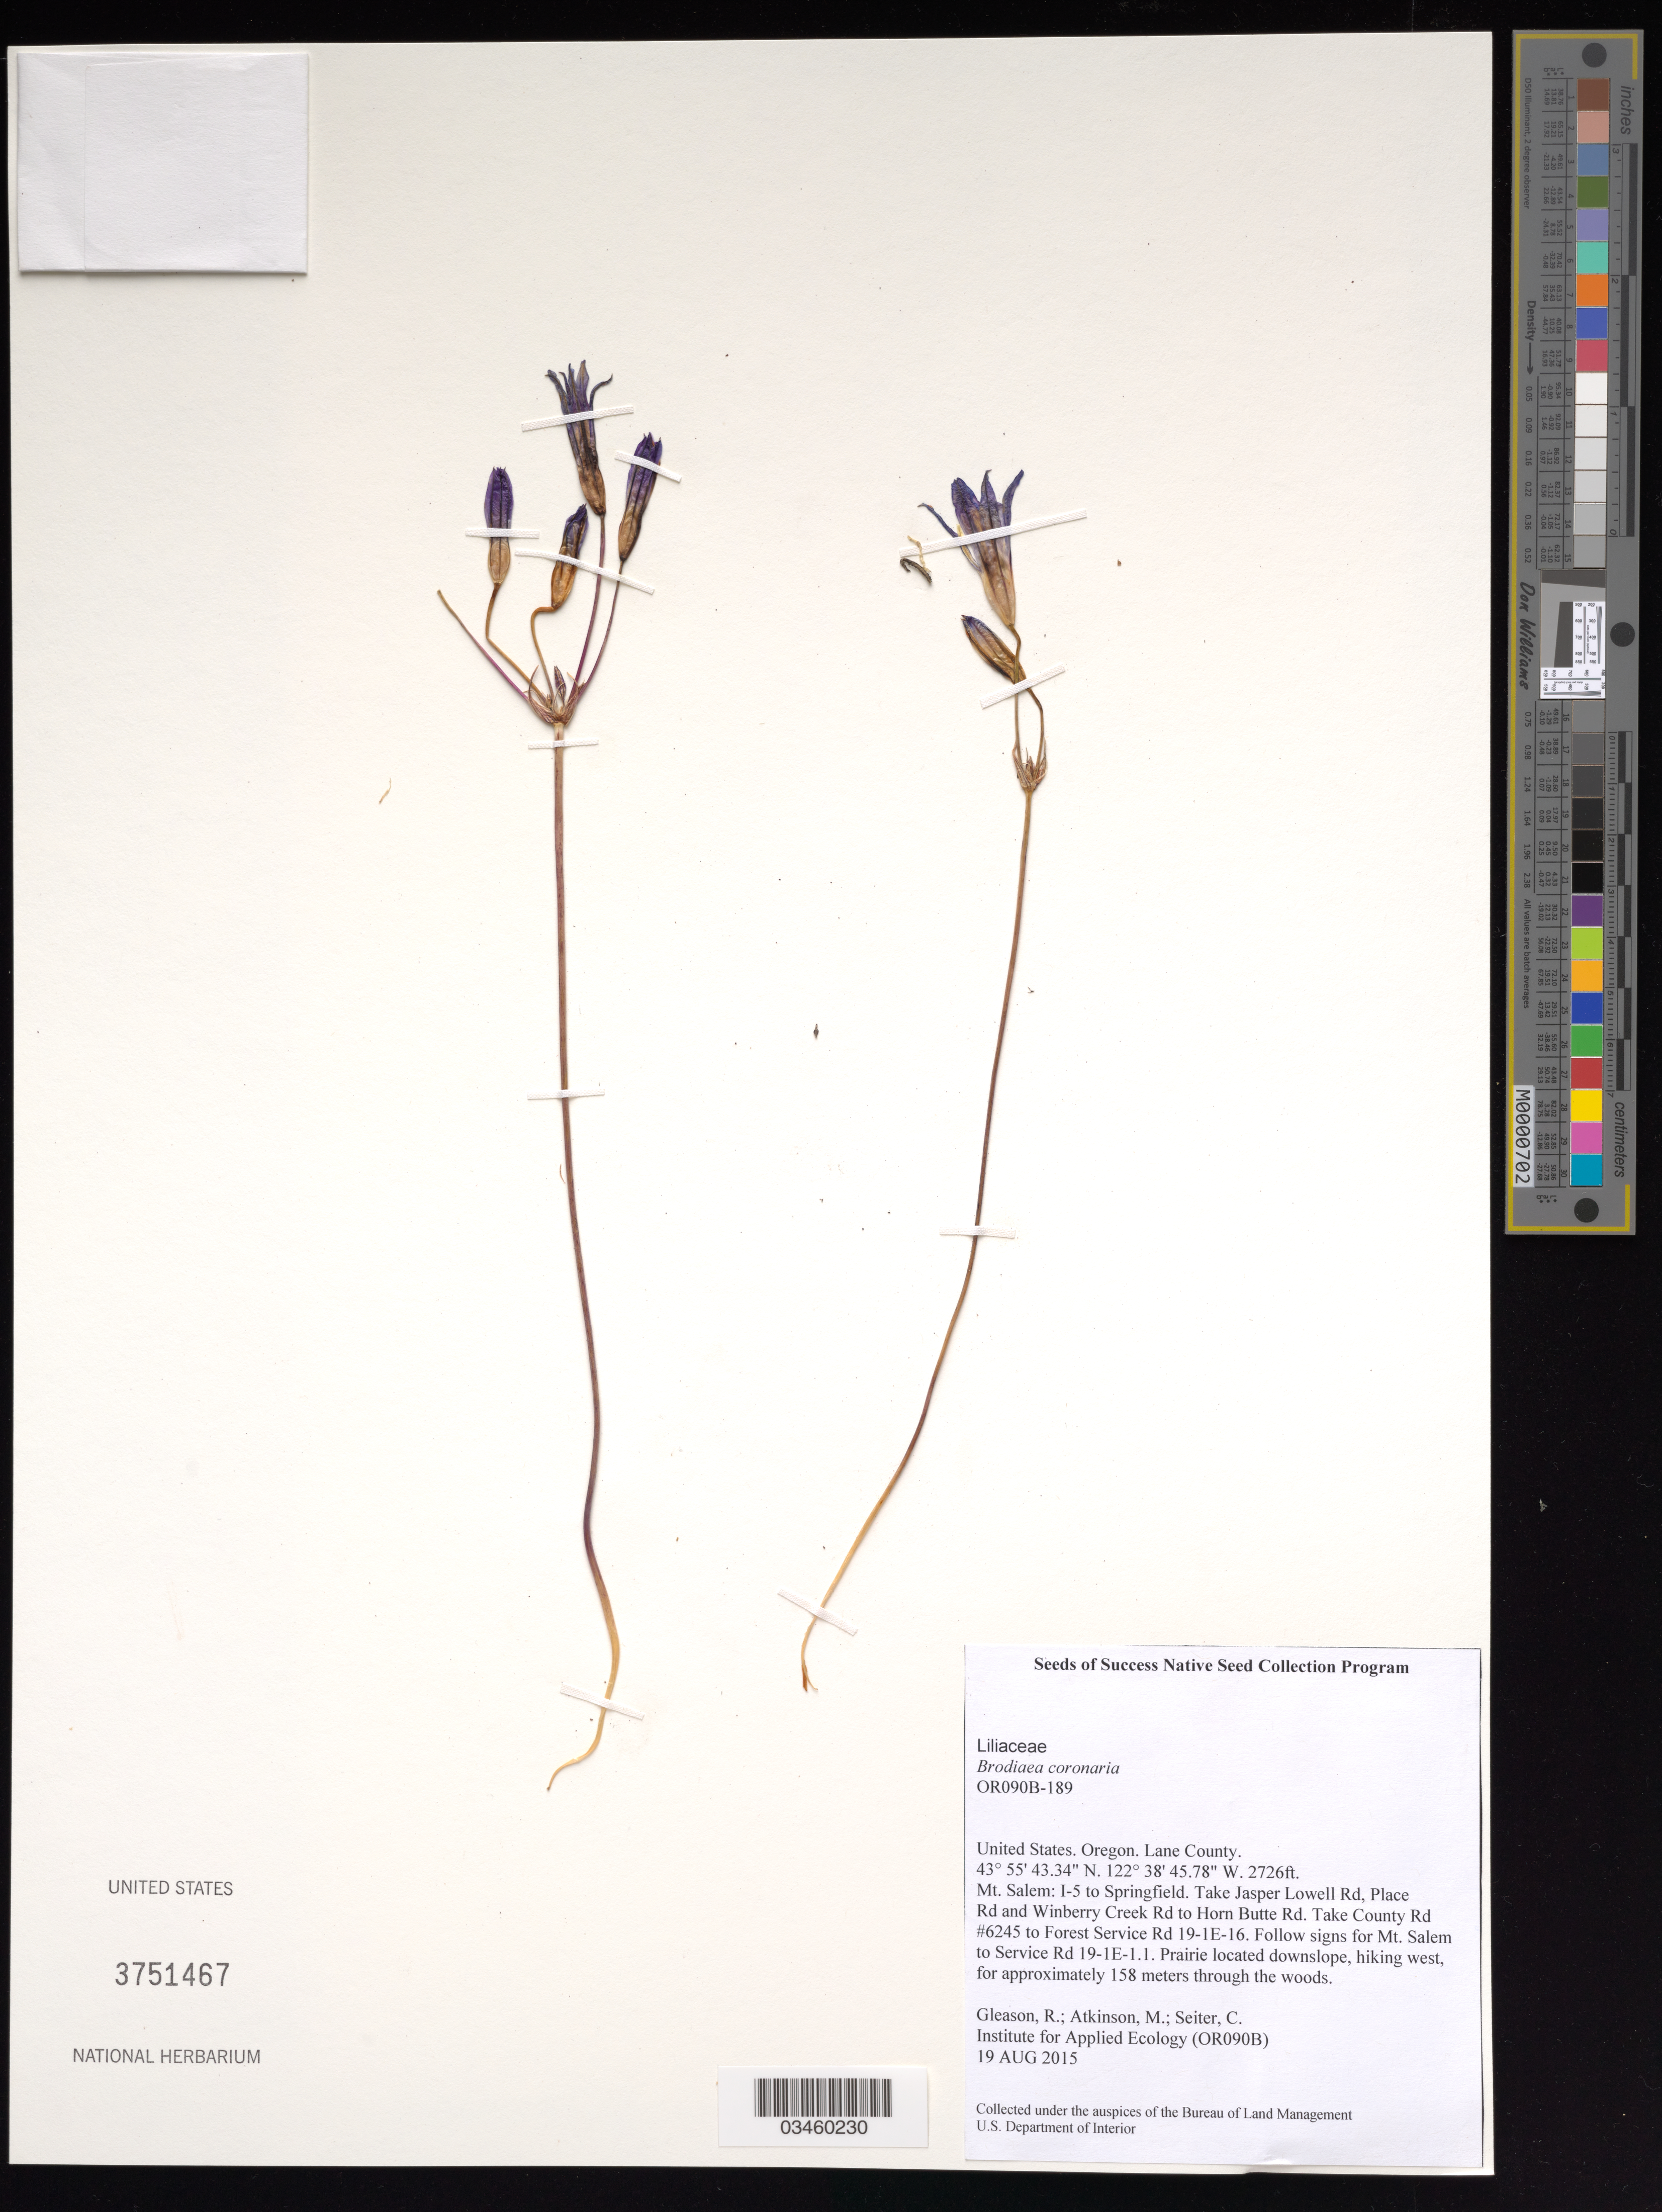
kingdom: Plantae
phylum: Tracheophyta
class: Liliopsida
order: Asparagales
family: Asparagaceae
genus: Brodiaea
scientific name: Brodiaea coronaria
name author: (Salisb.) Engl.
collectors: R. Gleason, M. Atkinson & C. Seiter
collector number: OR090B-189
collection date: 2015-08-19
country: United States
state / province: Oregon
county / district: Lane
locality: Mt. Salem, Eugene Blm, Mt. Salem Upper Prairie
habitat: Upper mid-elevation prairie, south facing slope, surrounded by mixed conifer forest, primarily Pseudotsuga menziesii. Steeply sloped terrain. No public access.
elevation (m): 831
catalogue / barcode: US 3751467